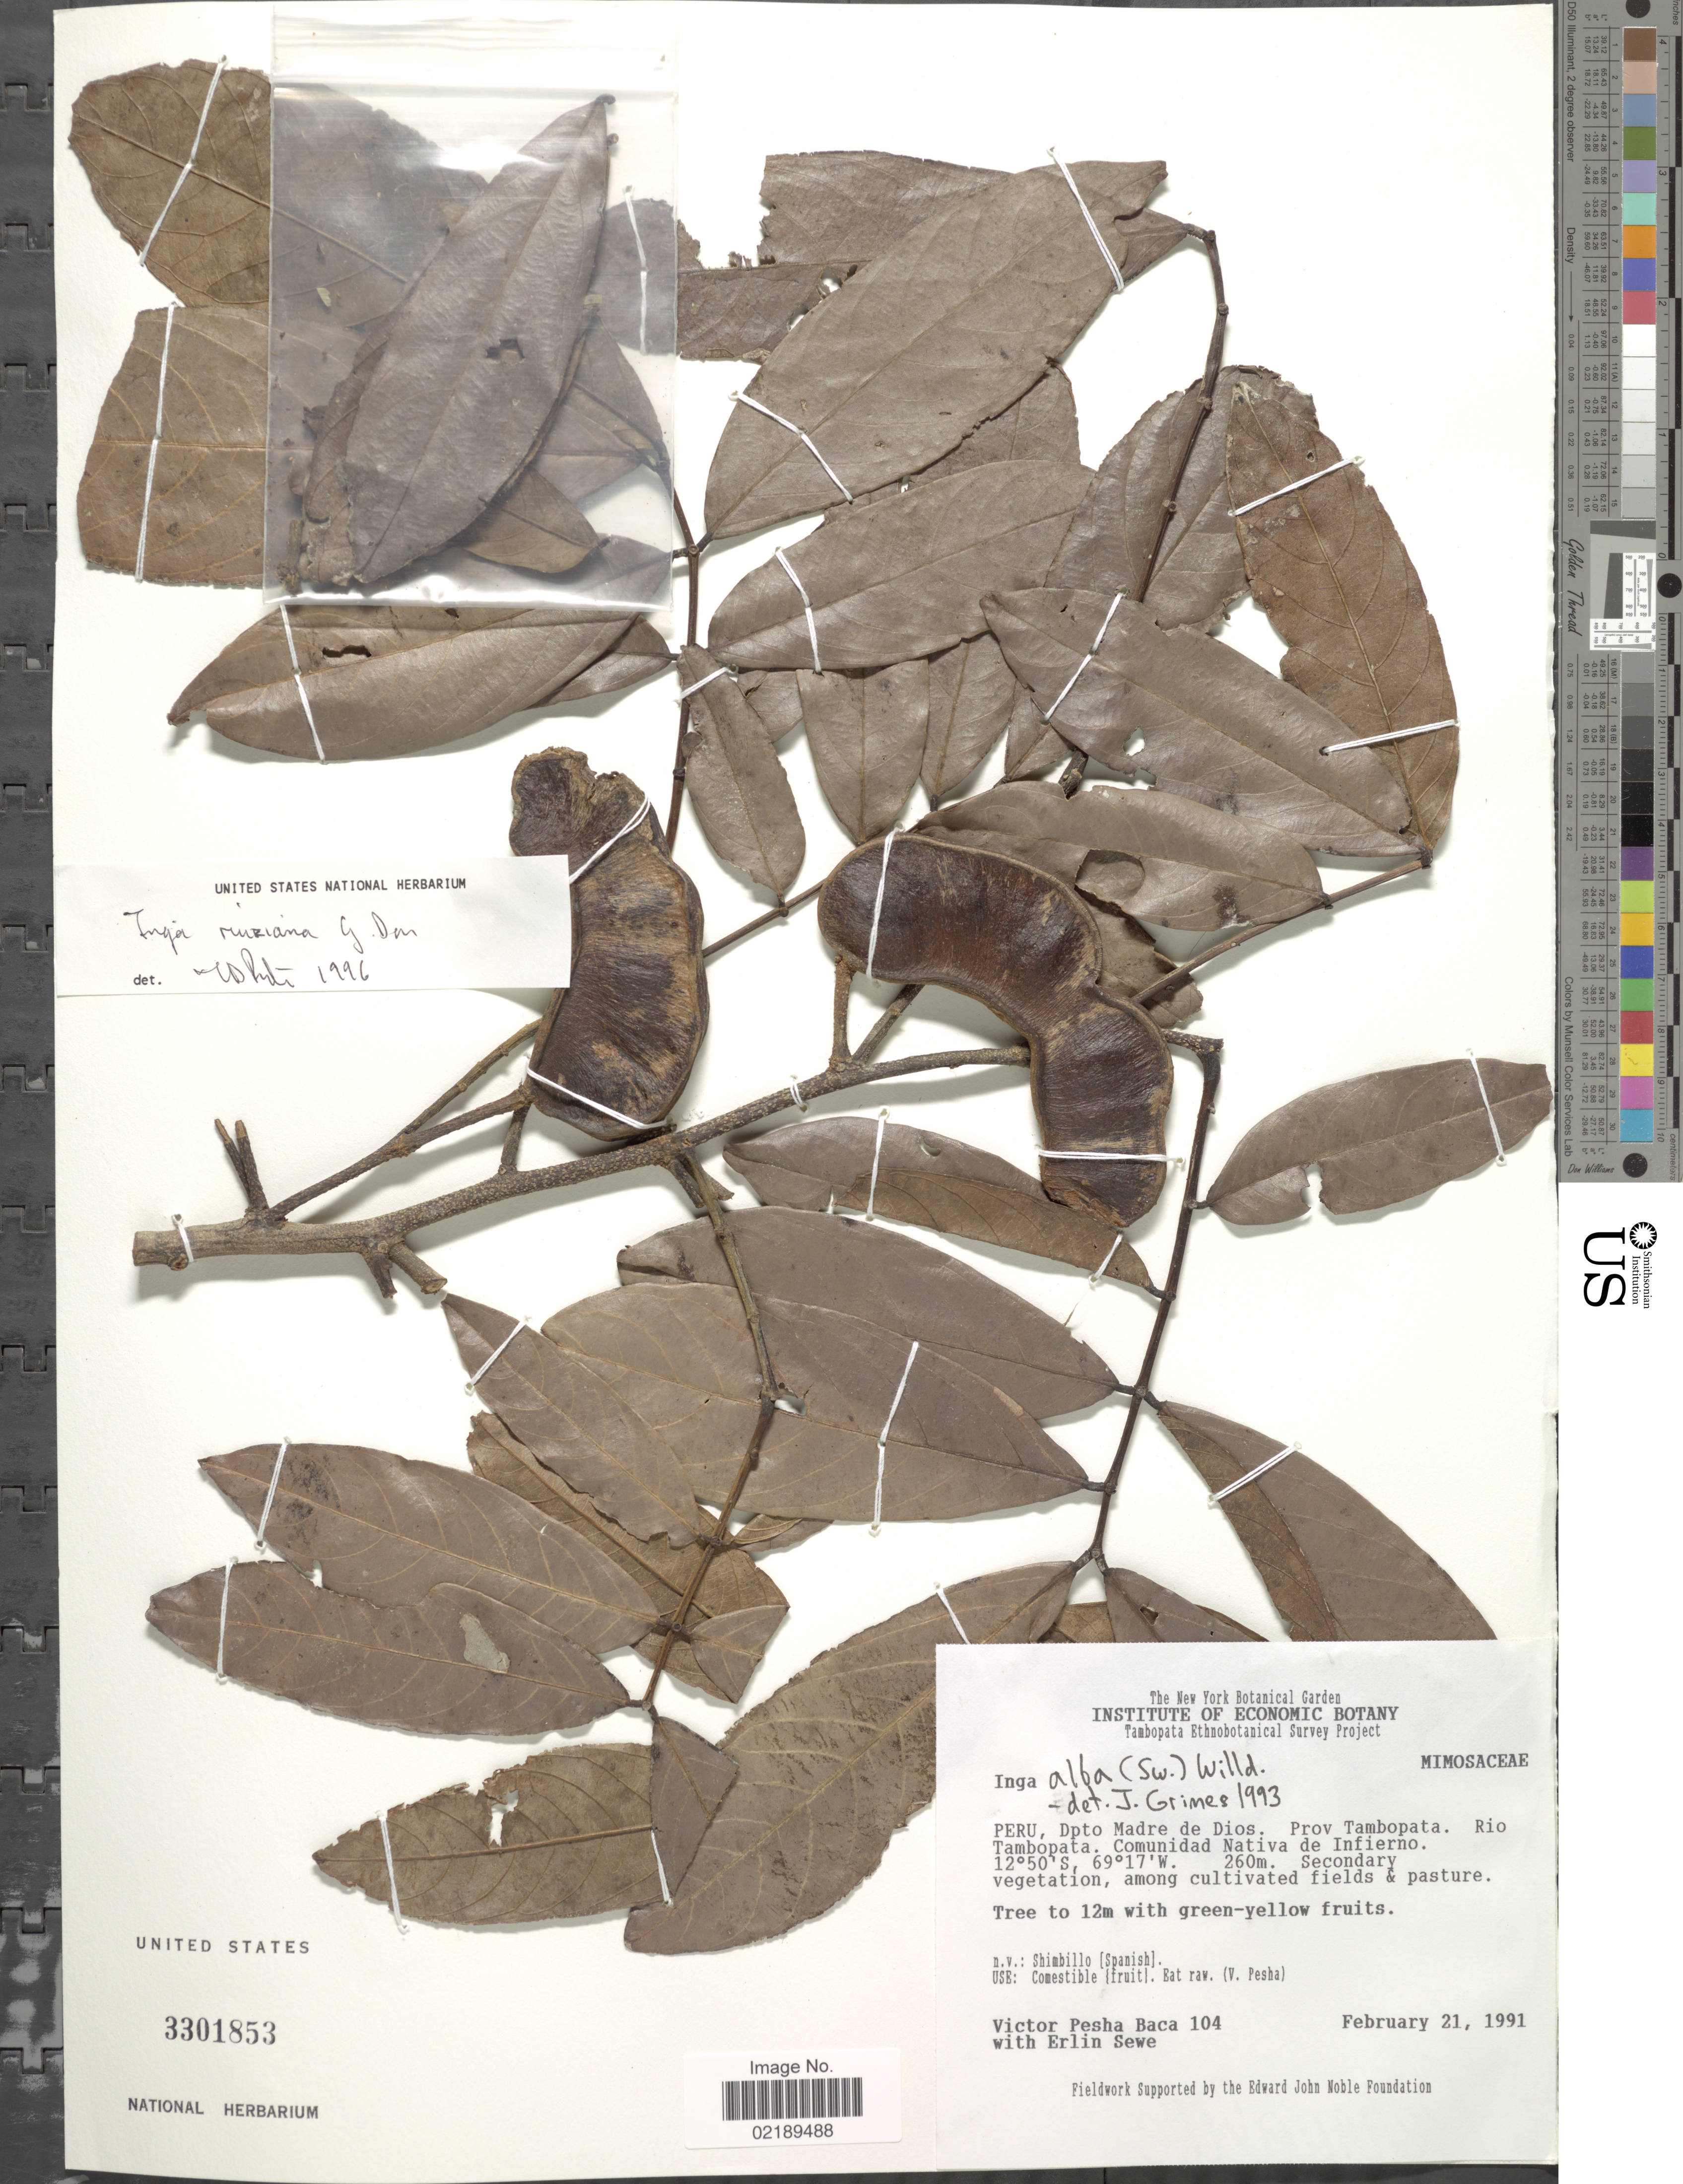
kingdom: Plantae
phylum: Tracheophyta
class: Magnoliopsida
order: Fabales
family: Fabaceae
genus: Inga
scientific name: Inga ruiziana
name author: G. Don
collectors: V. Pesha Baca & E. Sewe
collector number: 104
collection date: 1991-02-21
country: Peru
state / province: Madre de Dios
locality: Prov. Tambopata, Rio Tambopata, Cuminidad Nativa de Infierno, among cultivated fields.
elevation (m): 260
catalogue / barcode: US 3301853